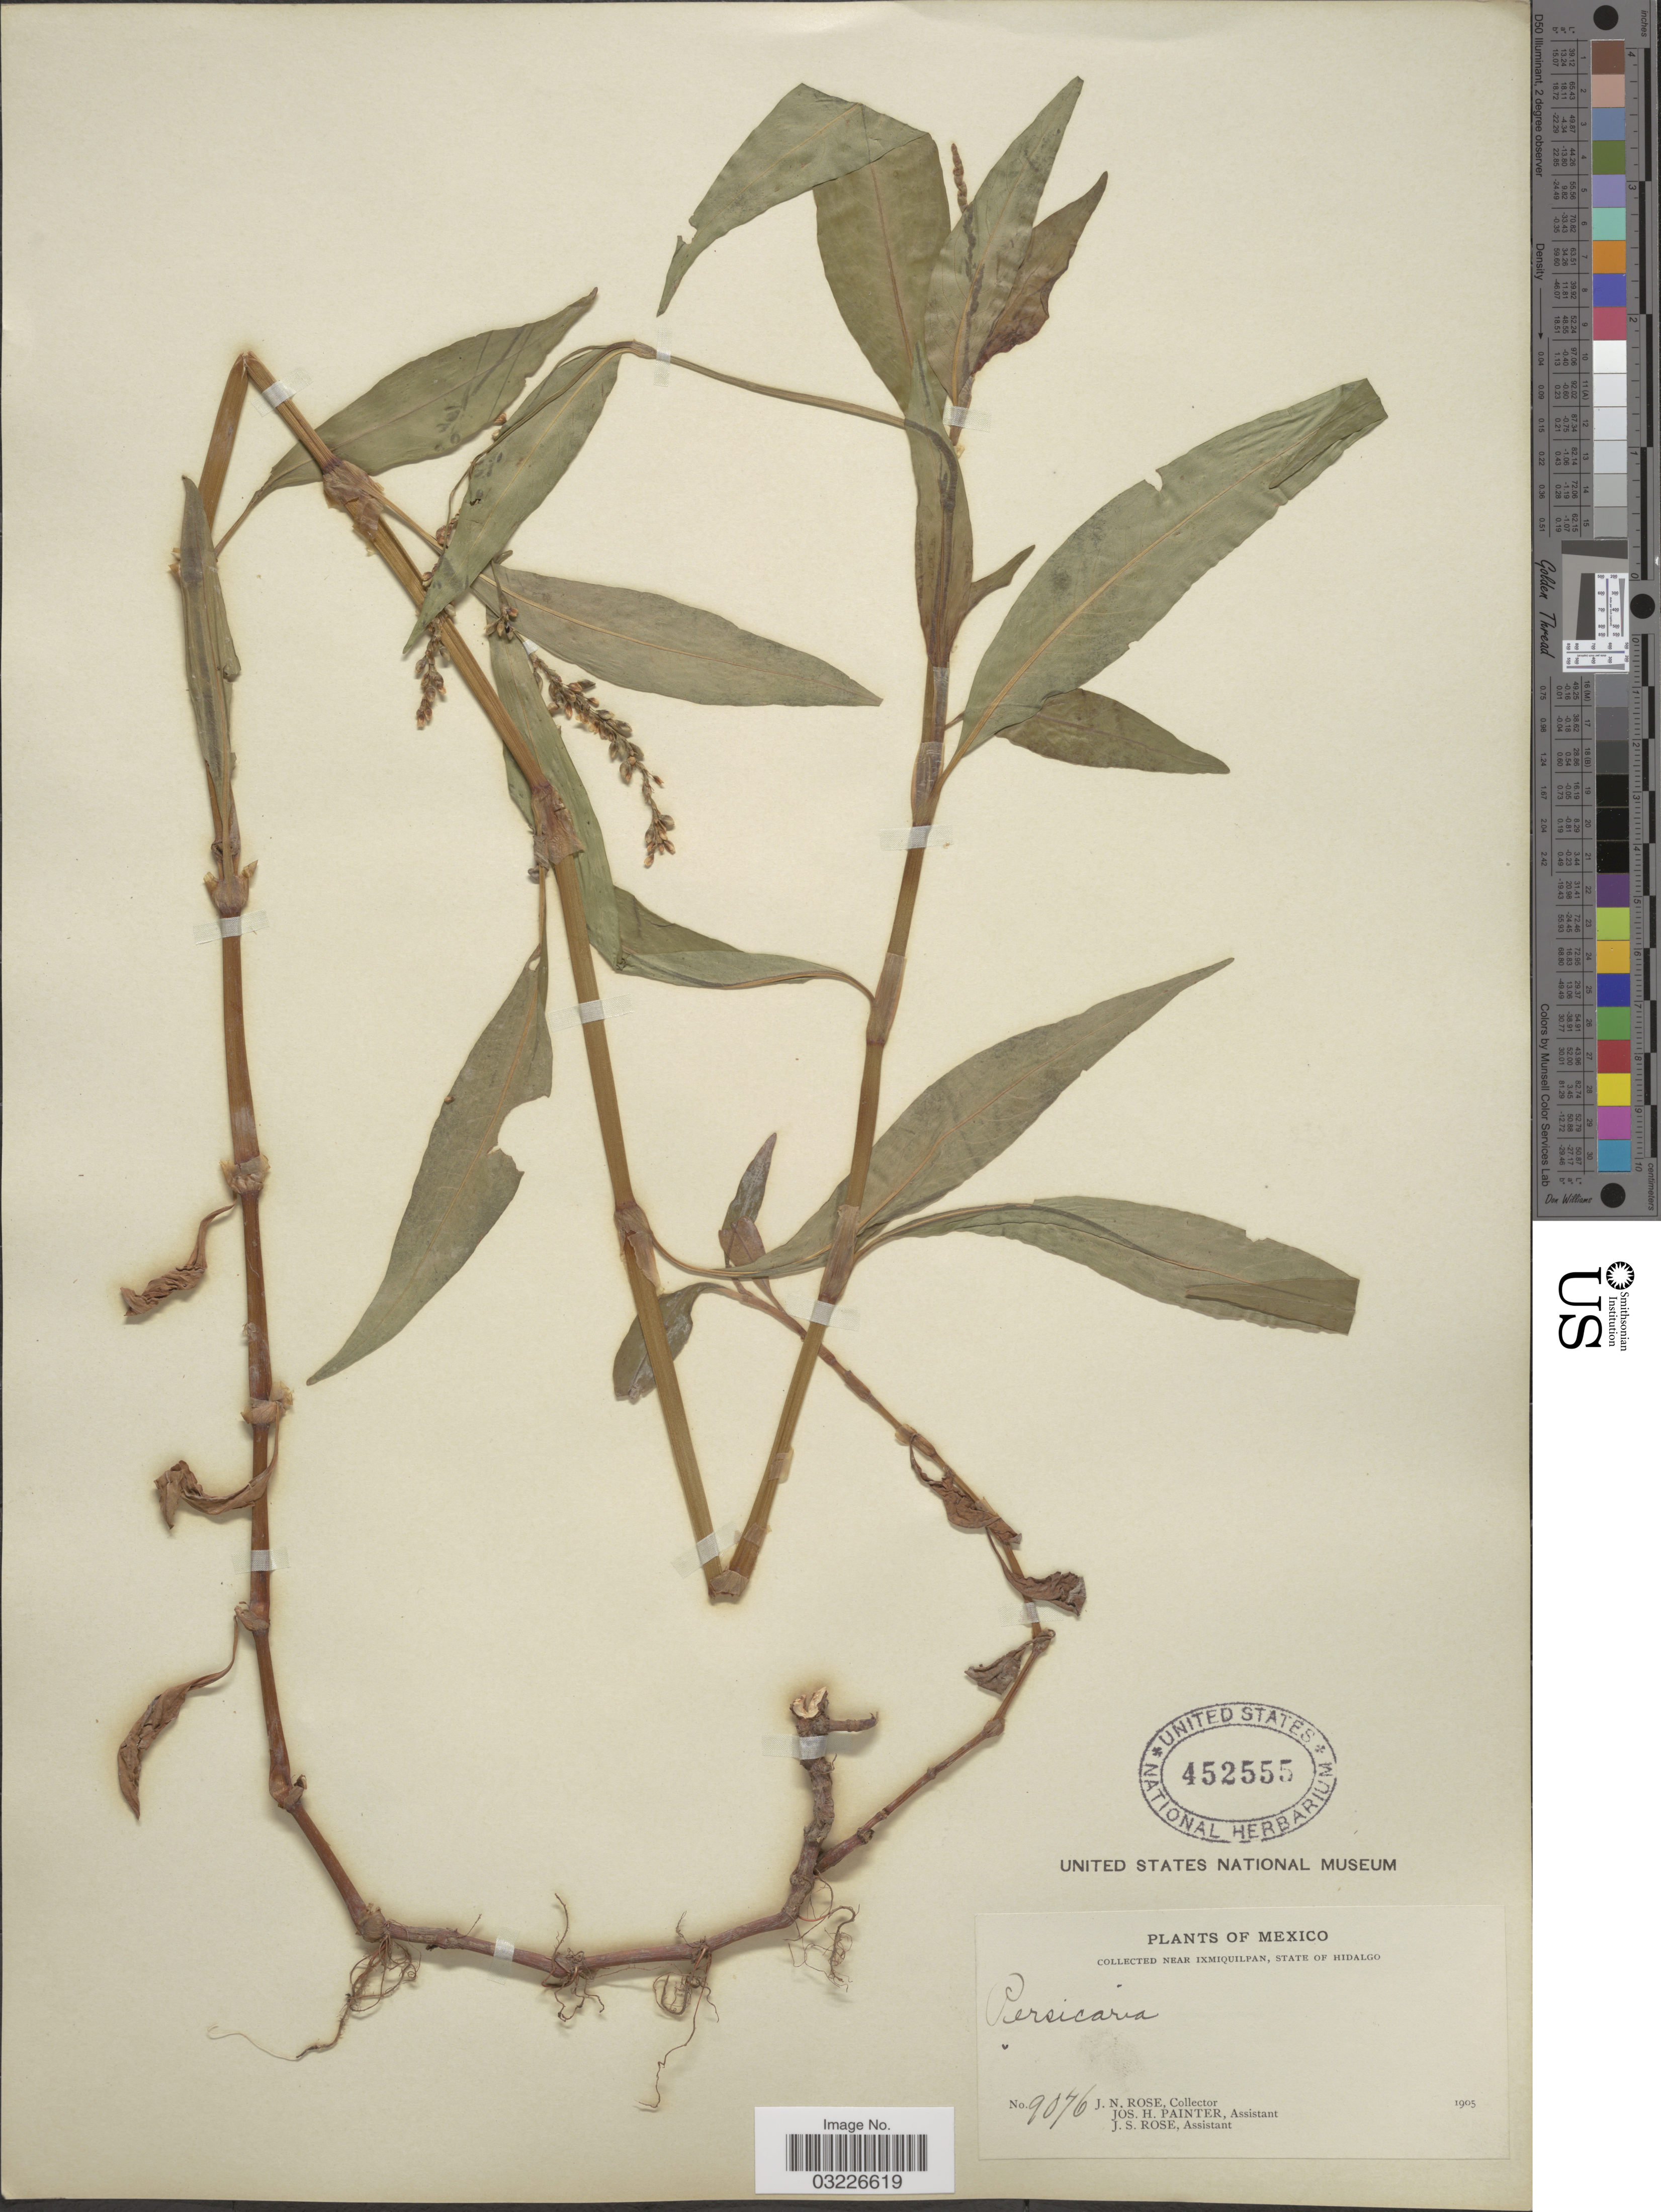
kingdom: Plantae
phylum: Tracheophyta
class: Magnoliopsida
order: Caryophyllales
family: Polygonaceae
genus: Polygonum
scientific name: Polygonum opelousanum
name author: Riddell ex Small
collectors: J. N. Rose, J. H. Painter & J. S. Rose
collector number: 9076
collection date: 1905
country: Mexico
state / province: Hidalgo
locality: Near Ixmiquilpan.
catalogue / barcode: US 452555